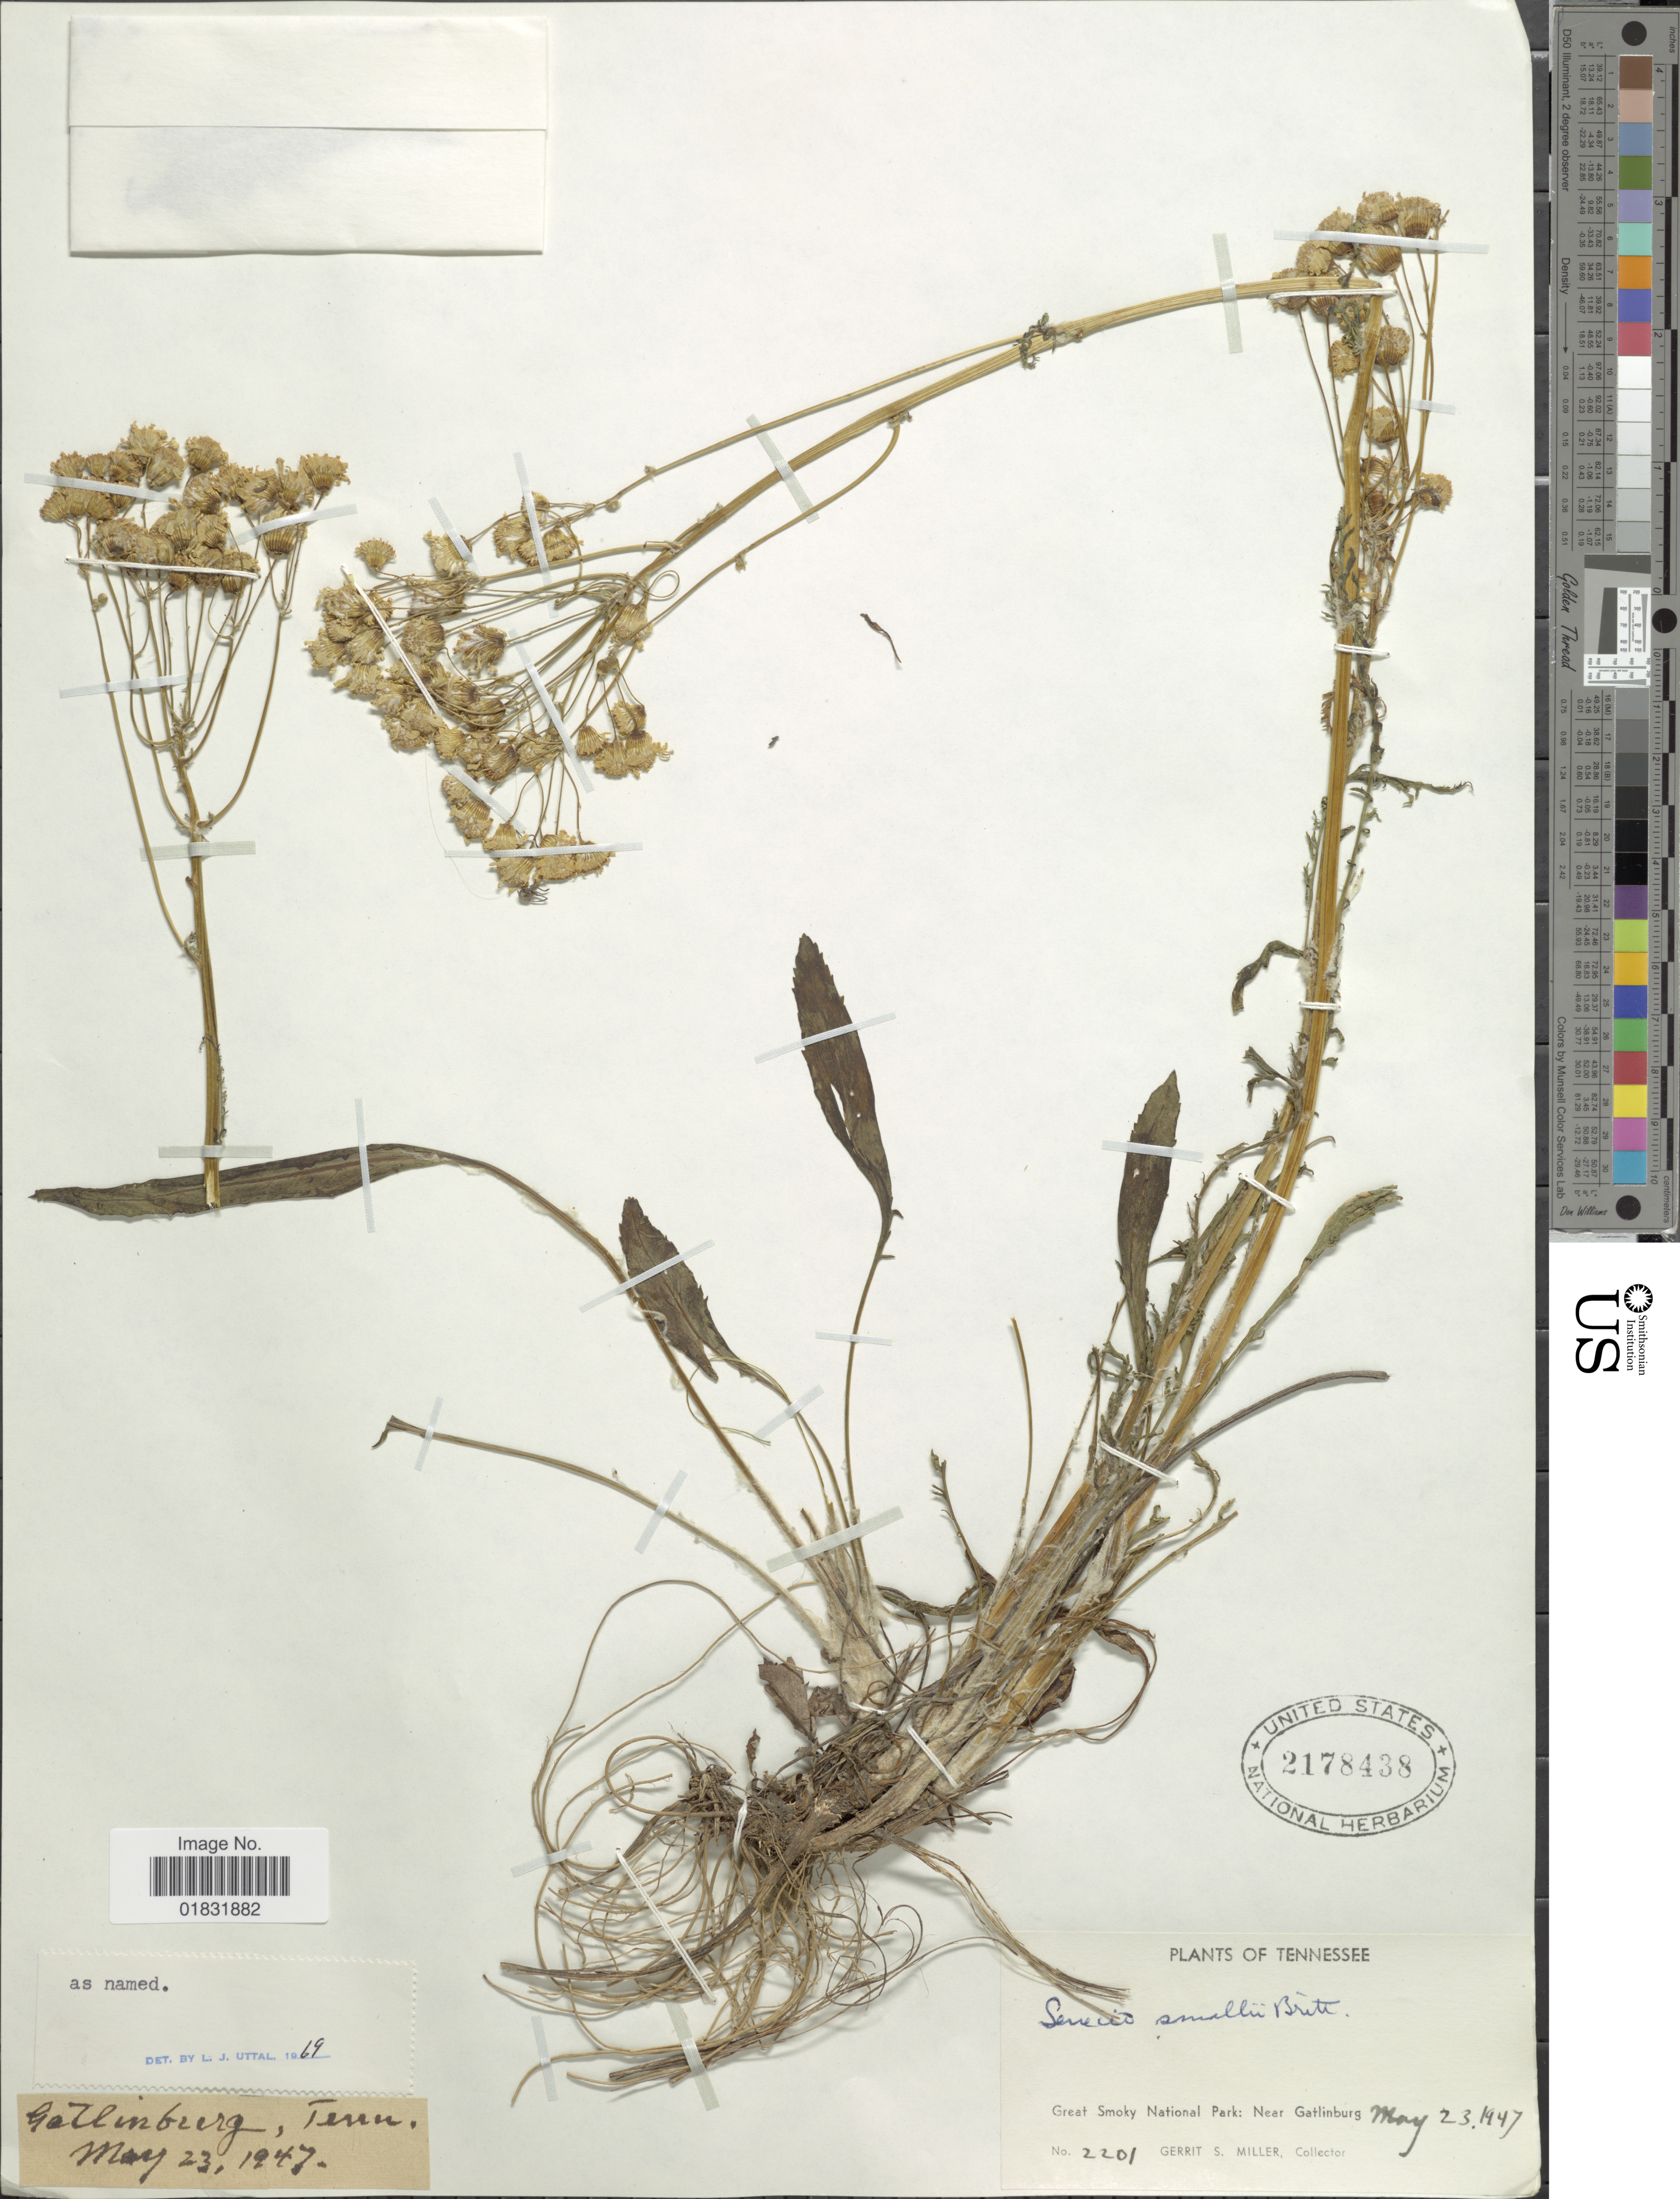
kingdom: Plantae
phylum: Tracheophyta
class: Magnoliopsida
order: Asterales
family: Asteraceae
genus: Packera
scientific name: Packera smallii Britton comb ined.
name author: Britton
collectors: G. S. Miller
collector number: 2201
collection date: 1947-05-23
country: United States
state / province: Tennessee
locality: Great Smoky National Park: Near Gatlinburg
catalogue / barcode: US 2178438